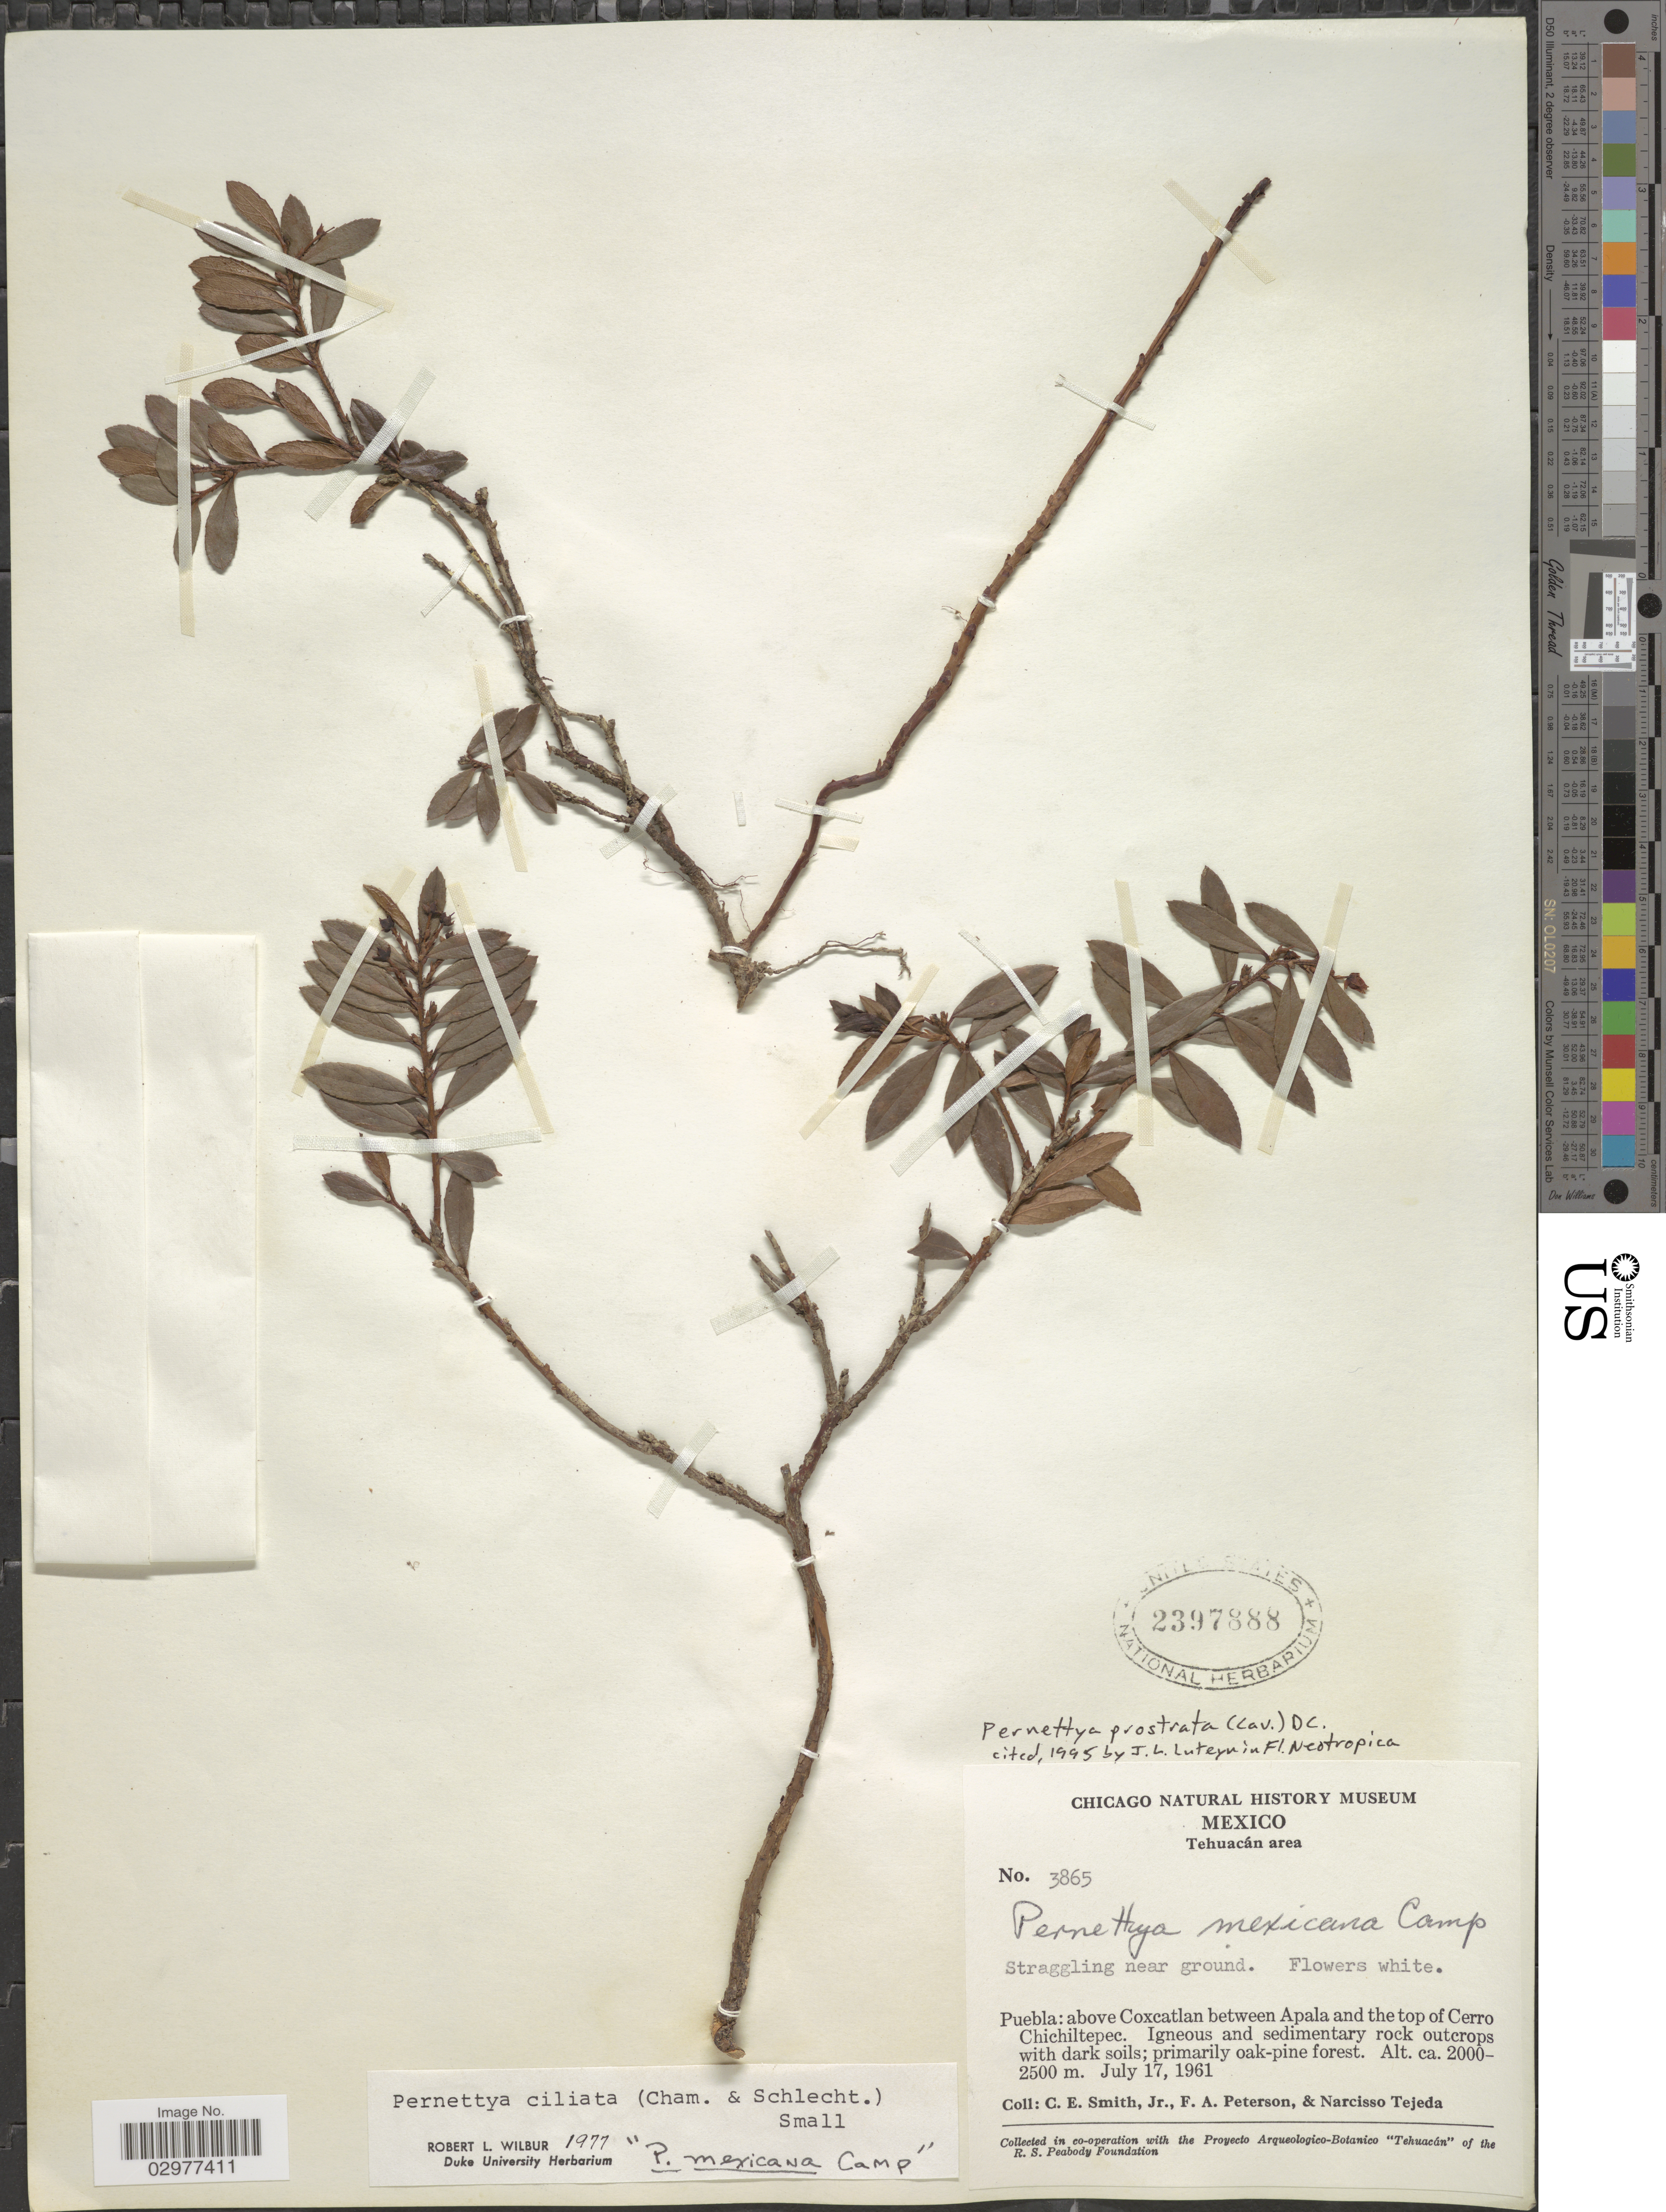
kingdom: Plantae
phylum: Tracheophyta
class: Magnoliopsida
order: Ericales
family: Ericaceae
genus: Pernettya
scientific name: Pernettya prostrata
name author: (Cav.) DC.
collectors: C. E. Smith Jr., F. A. Peterson & N. Tejeda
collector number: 3865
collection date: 1961-07-17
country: Mexico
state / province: Puebla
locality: Tehuacán area, above Coxcatlan between Apala and the top of Cerro Chichiltepec.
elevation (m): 2000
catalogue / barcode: US 2397888